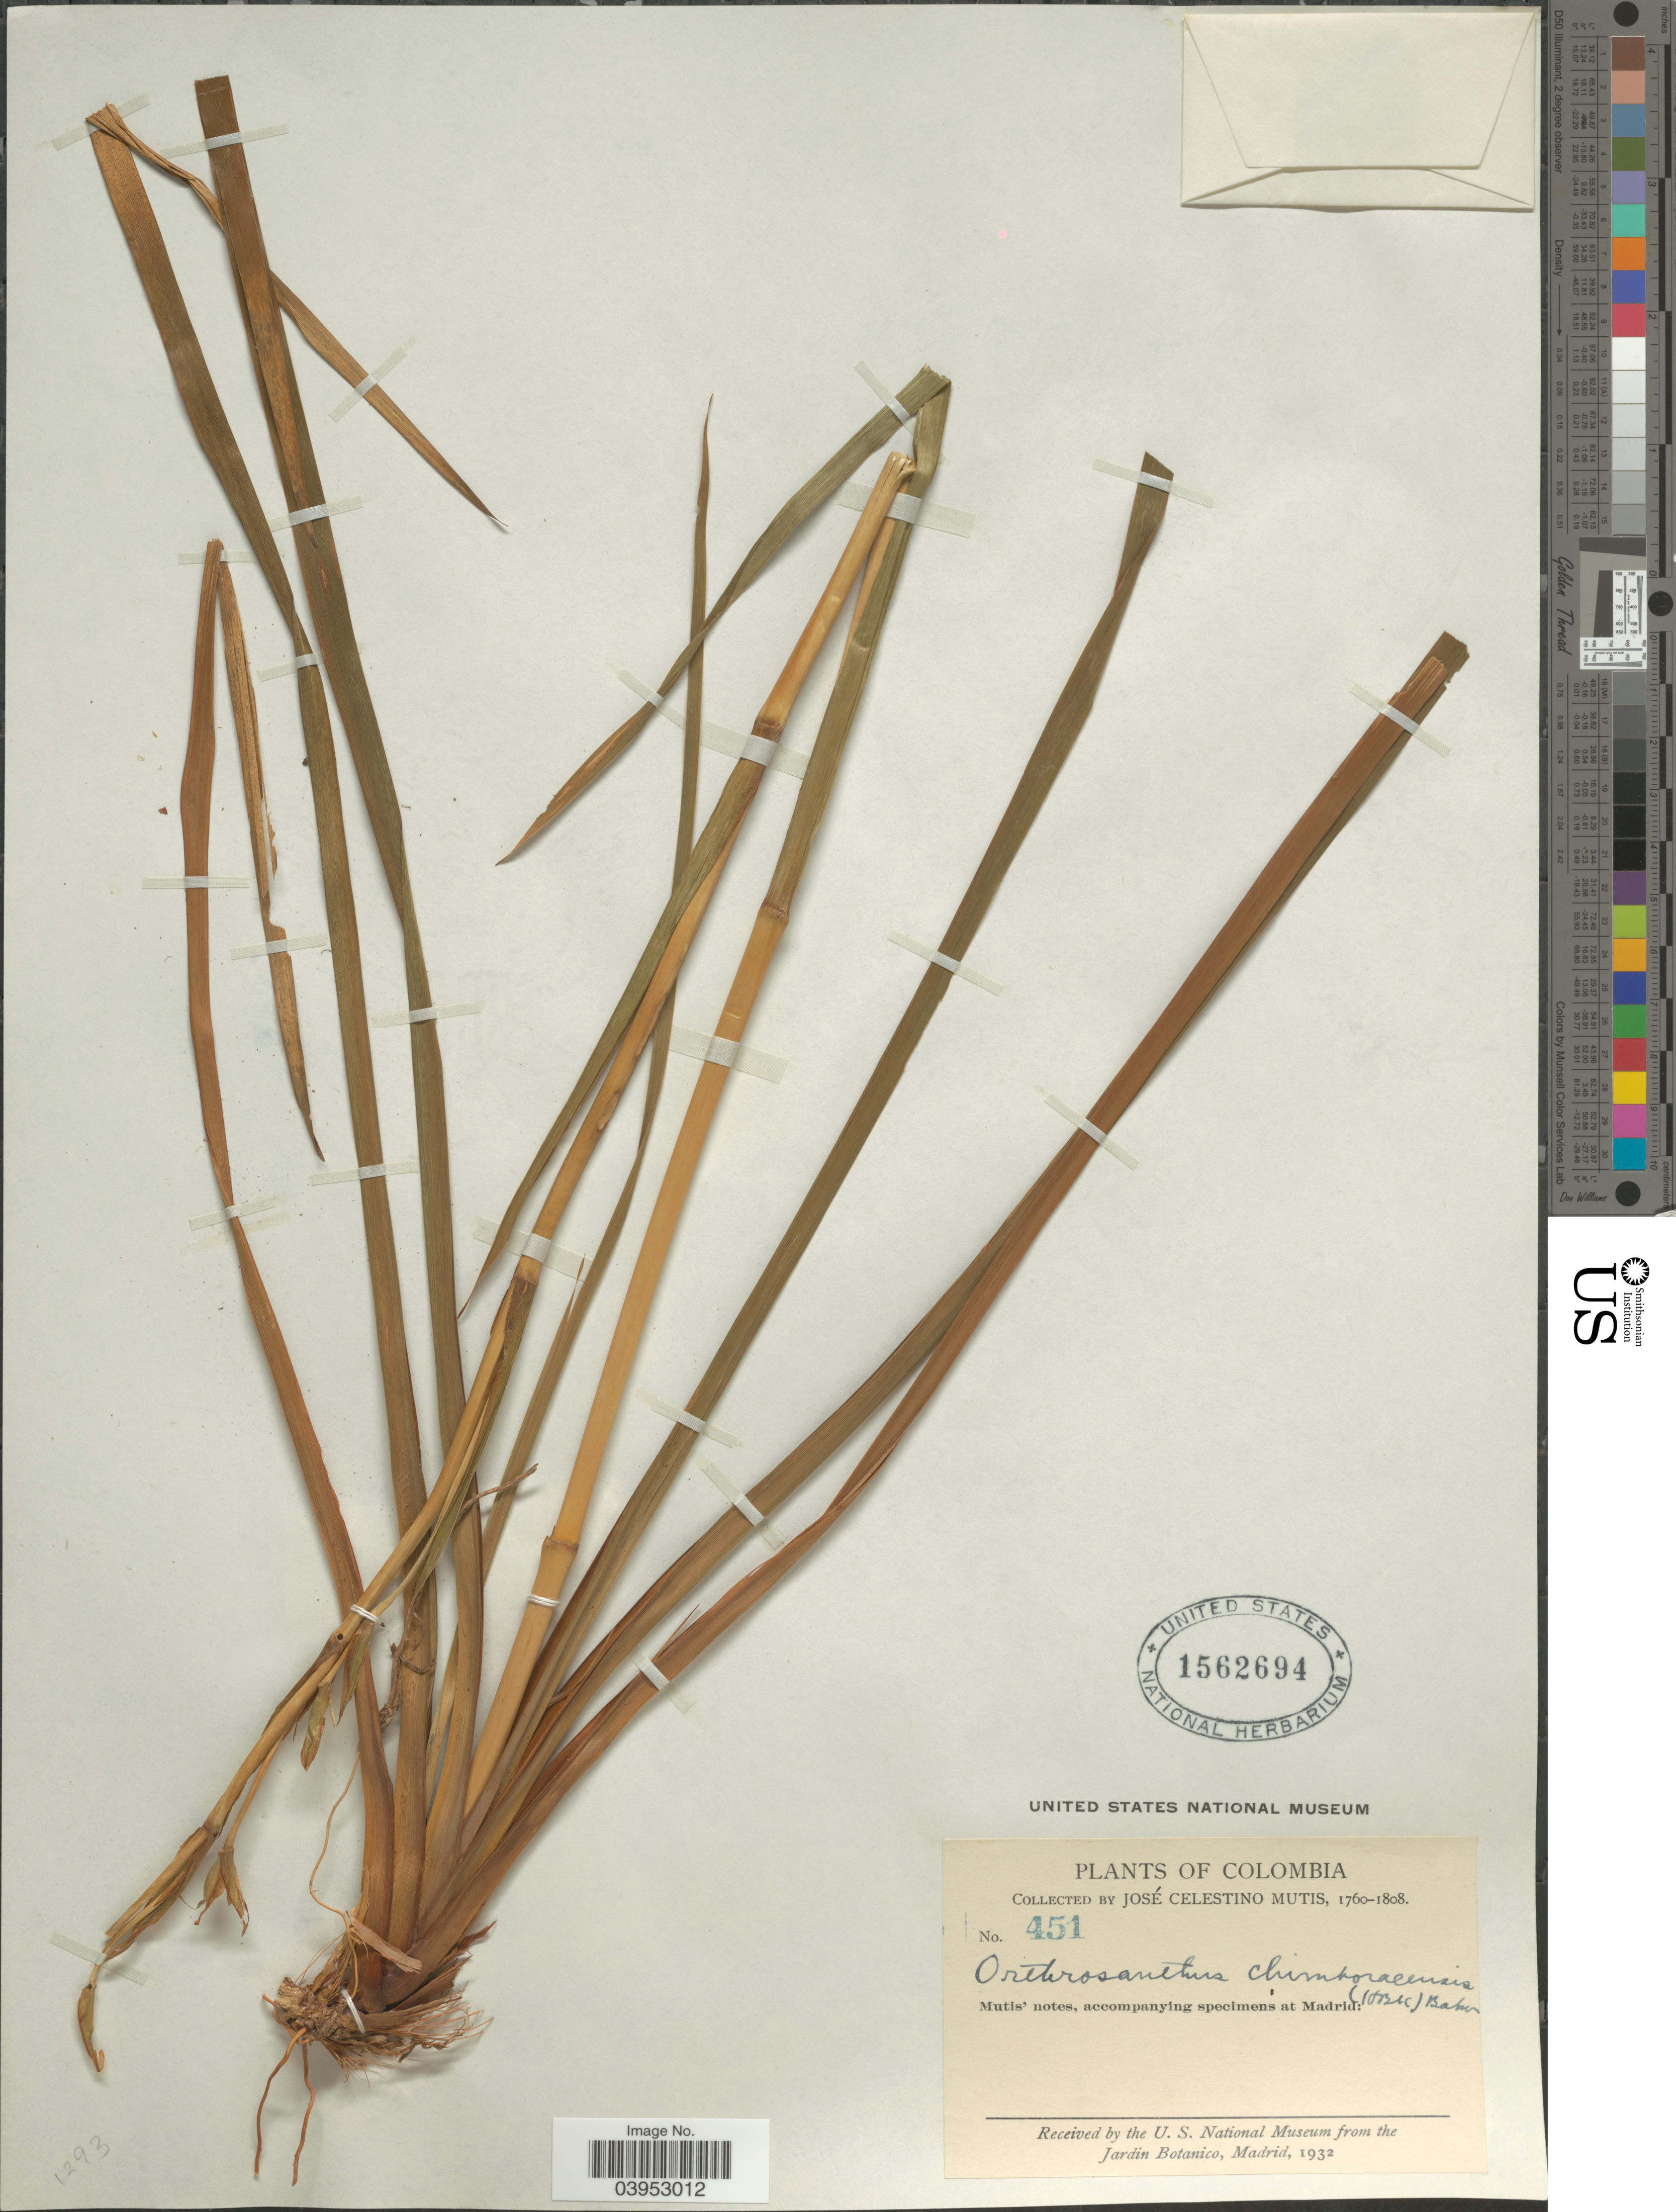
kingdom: Plantae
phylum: Tracheophyta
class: Liliopsida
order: Asparagales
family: Iridaceae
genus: Orthrosanthus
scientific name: Orthrosanthus chimboracensis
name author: (Kunth) Baker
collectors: J. C. B. Mutis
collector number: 451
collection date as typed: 1808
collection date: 1760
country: Colombia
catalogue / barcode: US 1562694